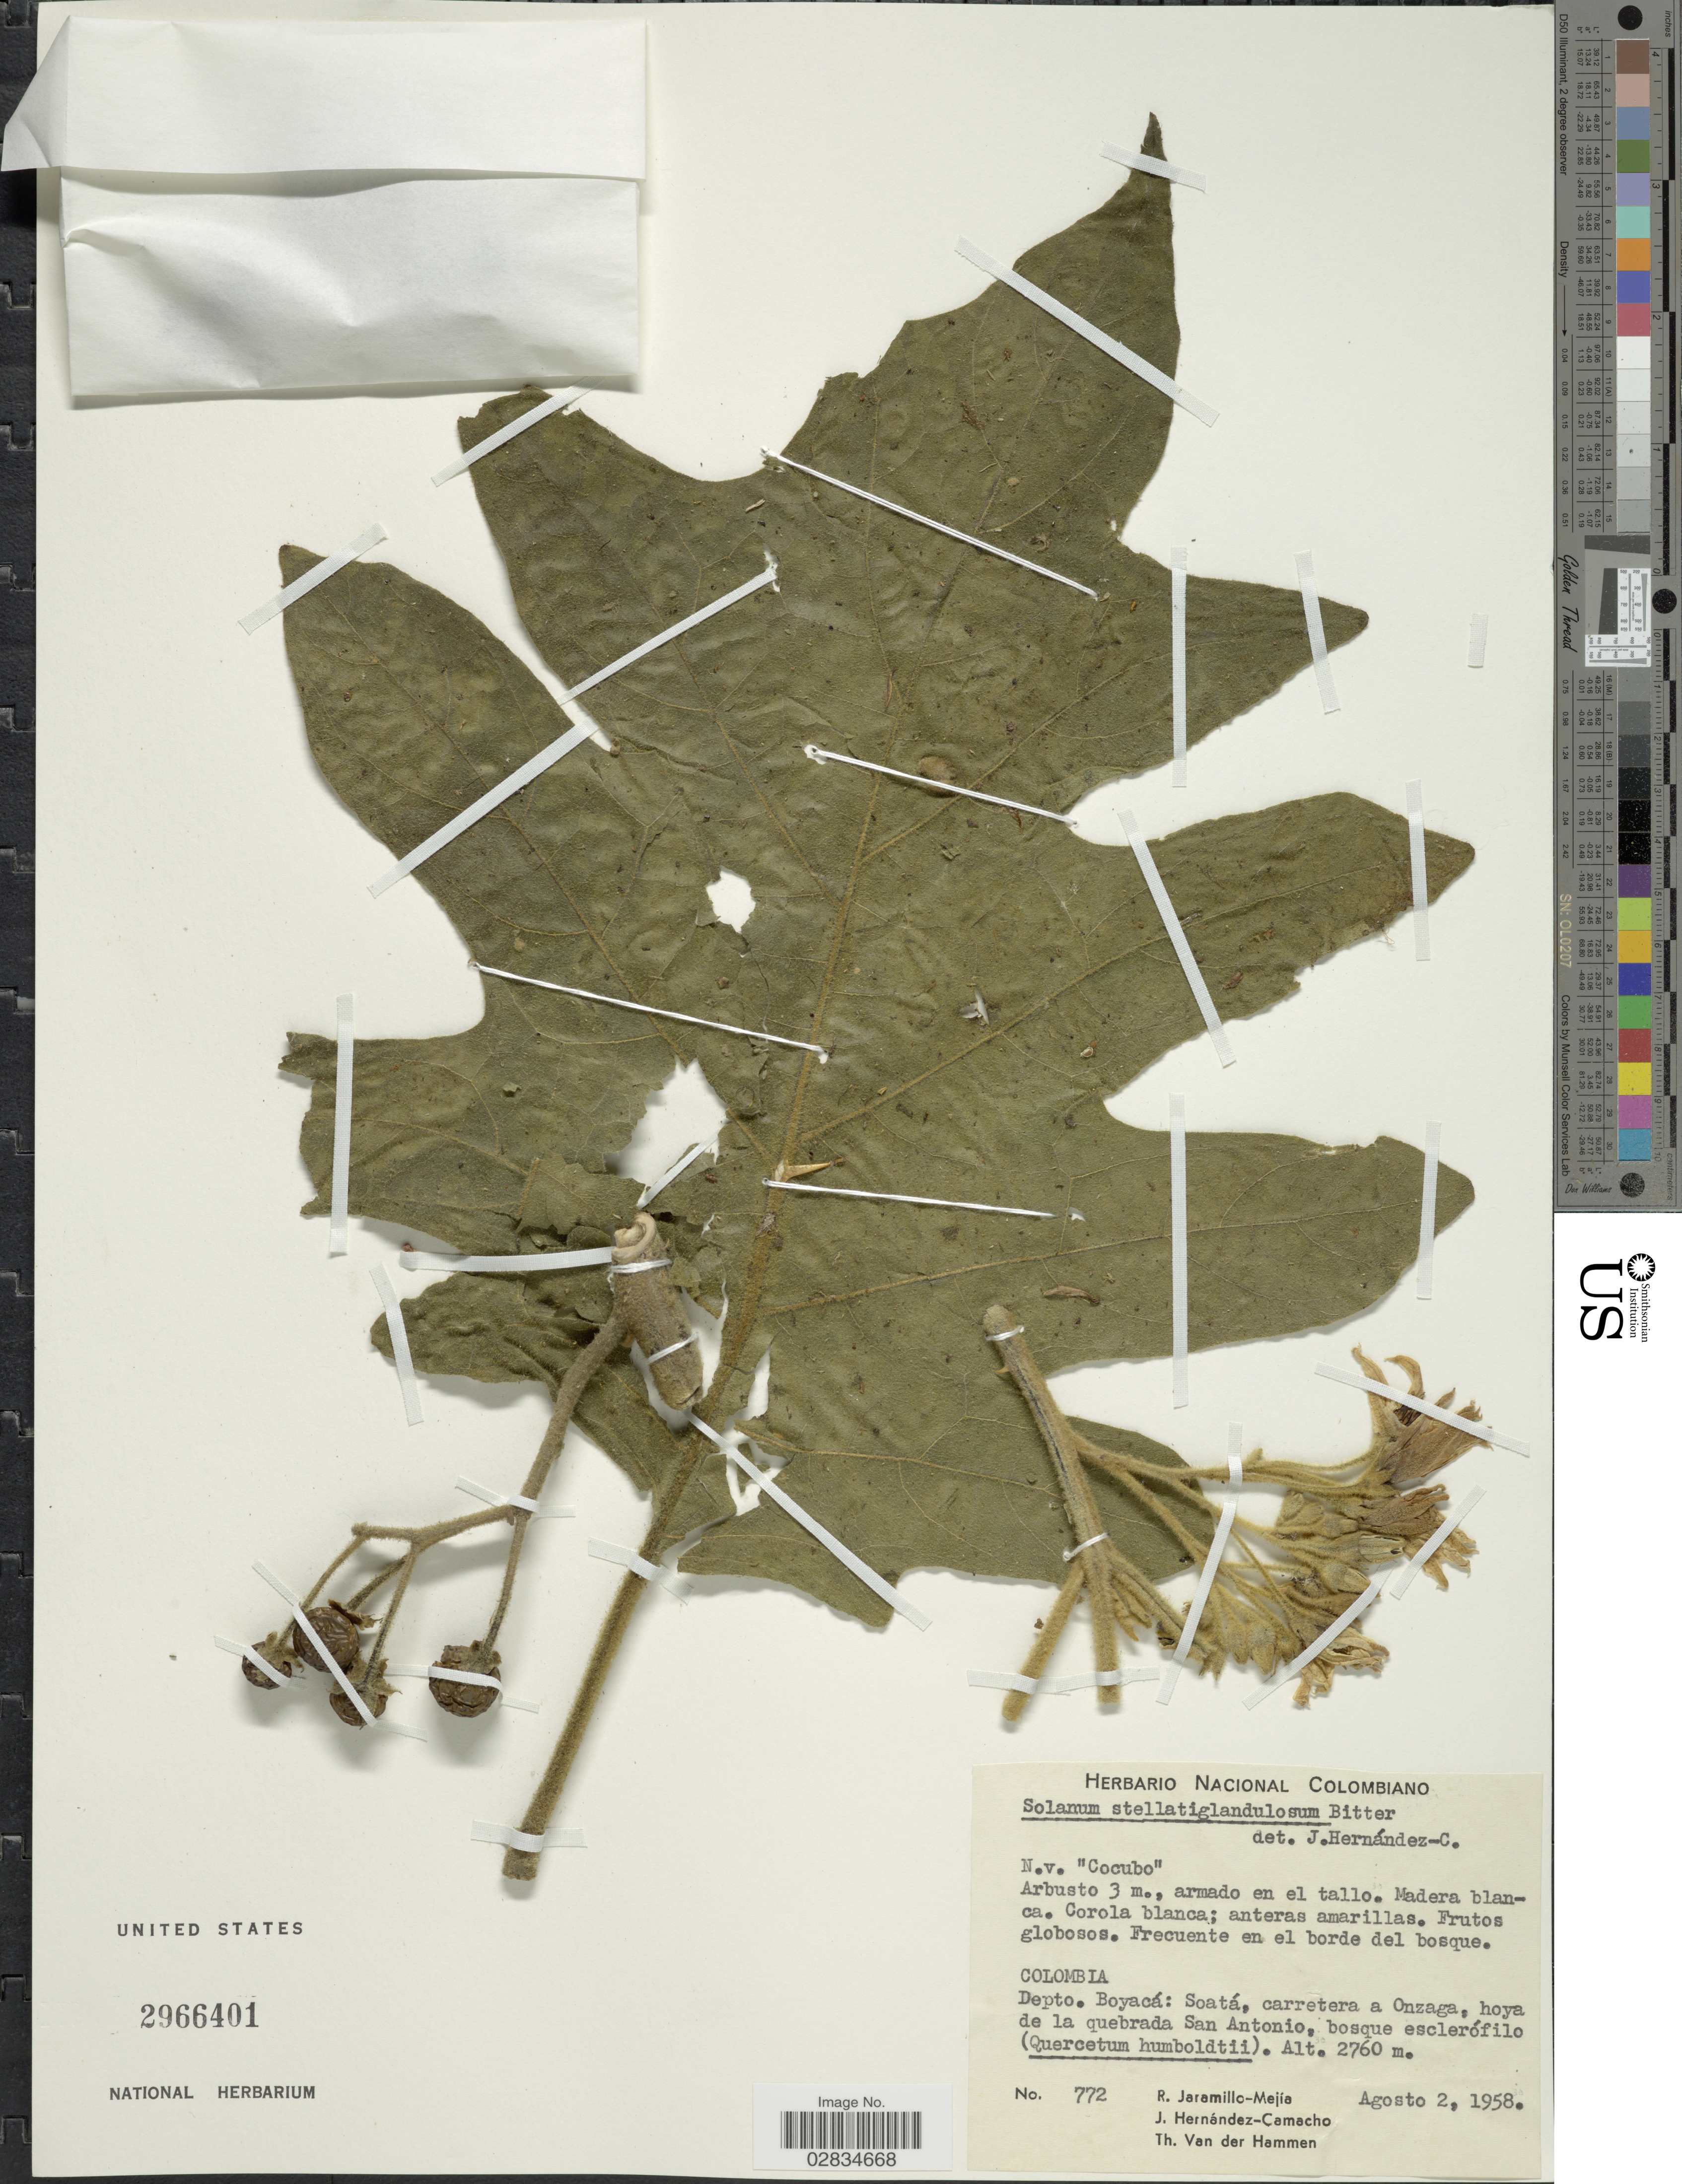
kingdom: Plantae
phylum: Tracheophyta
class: Magnoliopsida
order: Solanales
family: Solanaceae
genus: Solanum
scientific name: Solanum stellatiglandulosum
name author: Bitter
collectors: R. Jaramillo M., J. Hernandez Camacho & T. Van der Hammen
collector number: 772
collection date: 1958-08-02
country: Colombia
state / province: Boyacá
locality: Depto. Boyacá: Soatá, carretera a Onzaga, hoya de la quebrada San Antonio.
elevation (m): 2760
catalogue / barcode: US 2966401